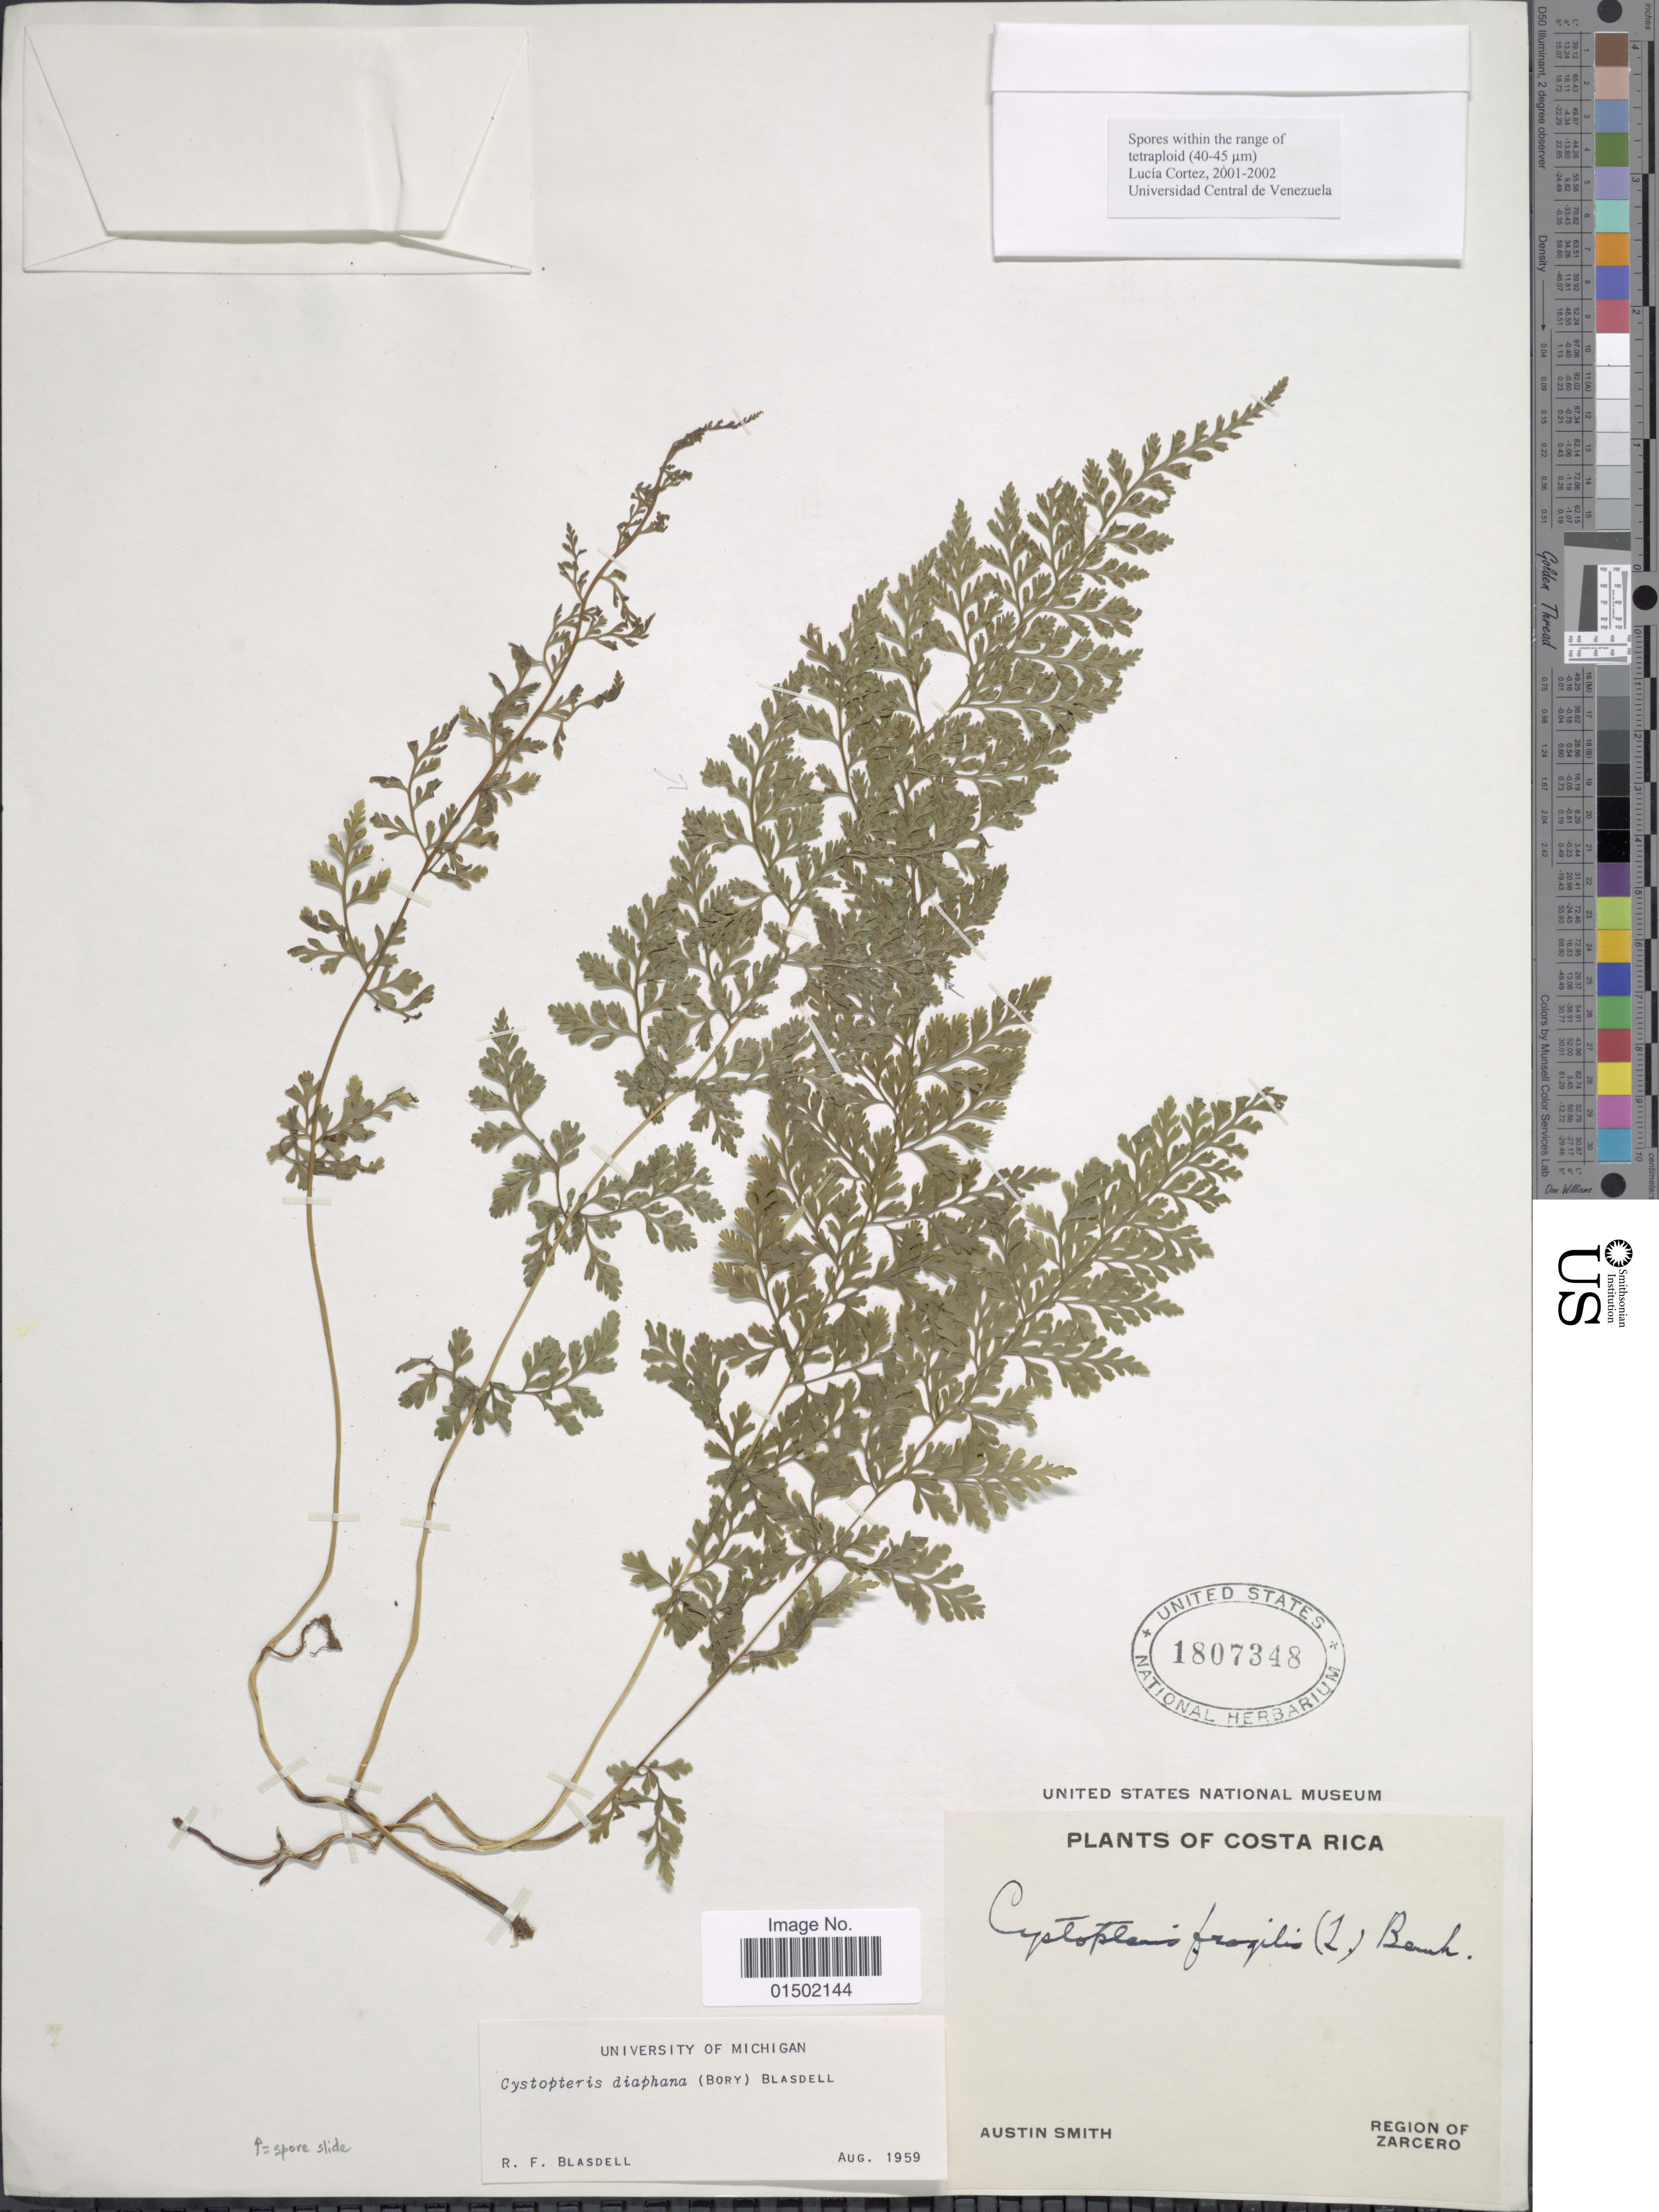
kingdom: Plantae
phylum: Tracheophyta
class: Polypodiopsida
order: Polypodiales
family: Cystopteridaceae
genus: Cystopteris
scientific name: Cystopteris diaphana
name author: (Bory) Blasdell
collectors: Aust P. Smith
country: Costa Rica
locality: Region of Zarcero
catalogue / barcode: US 1807348